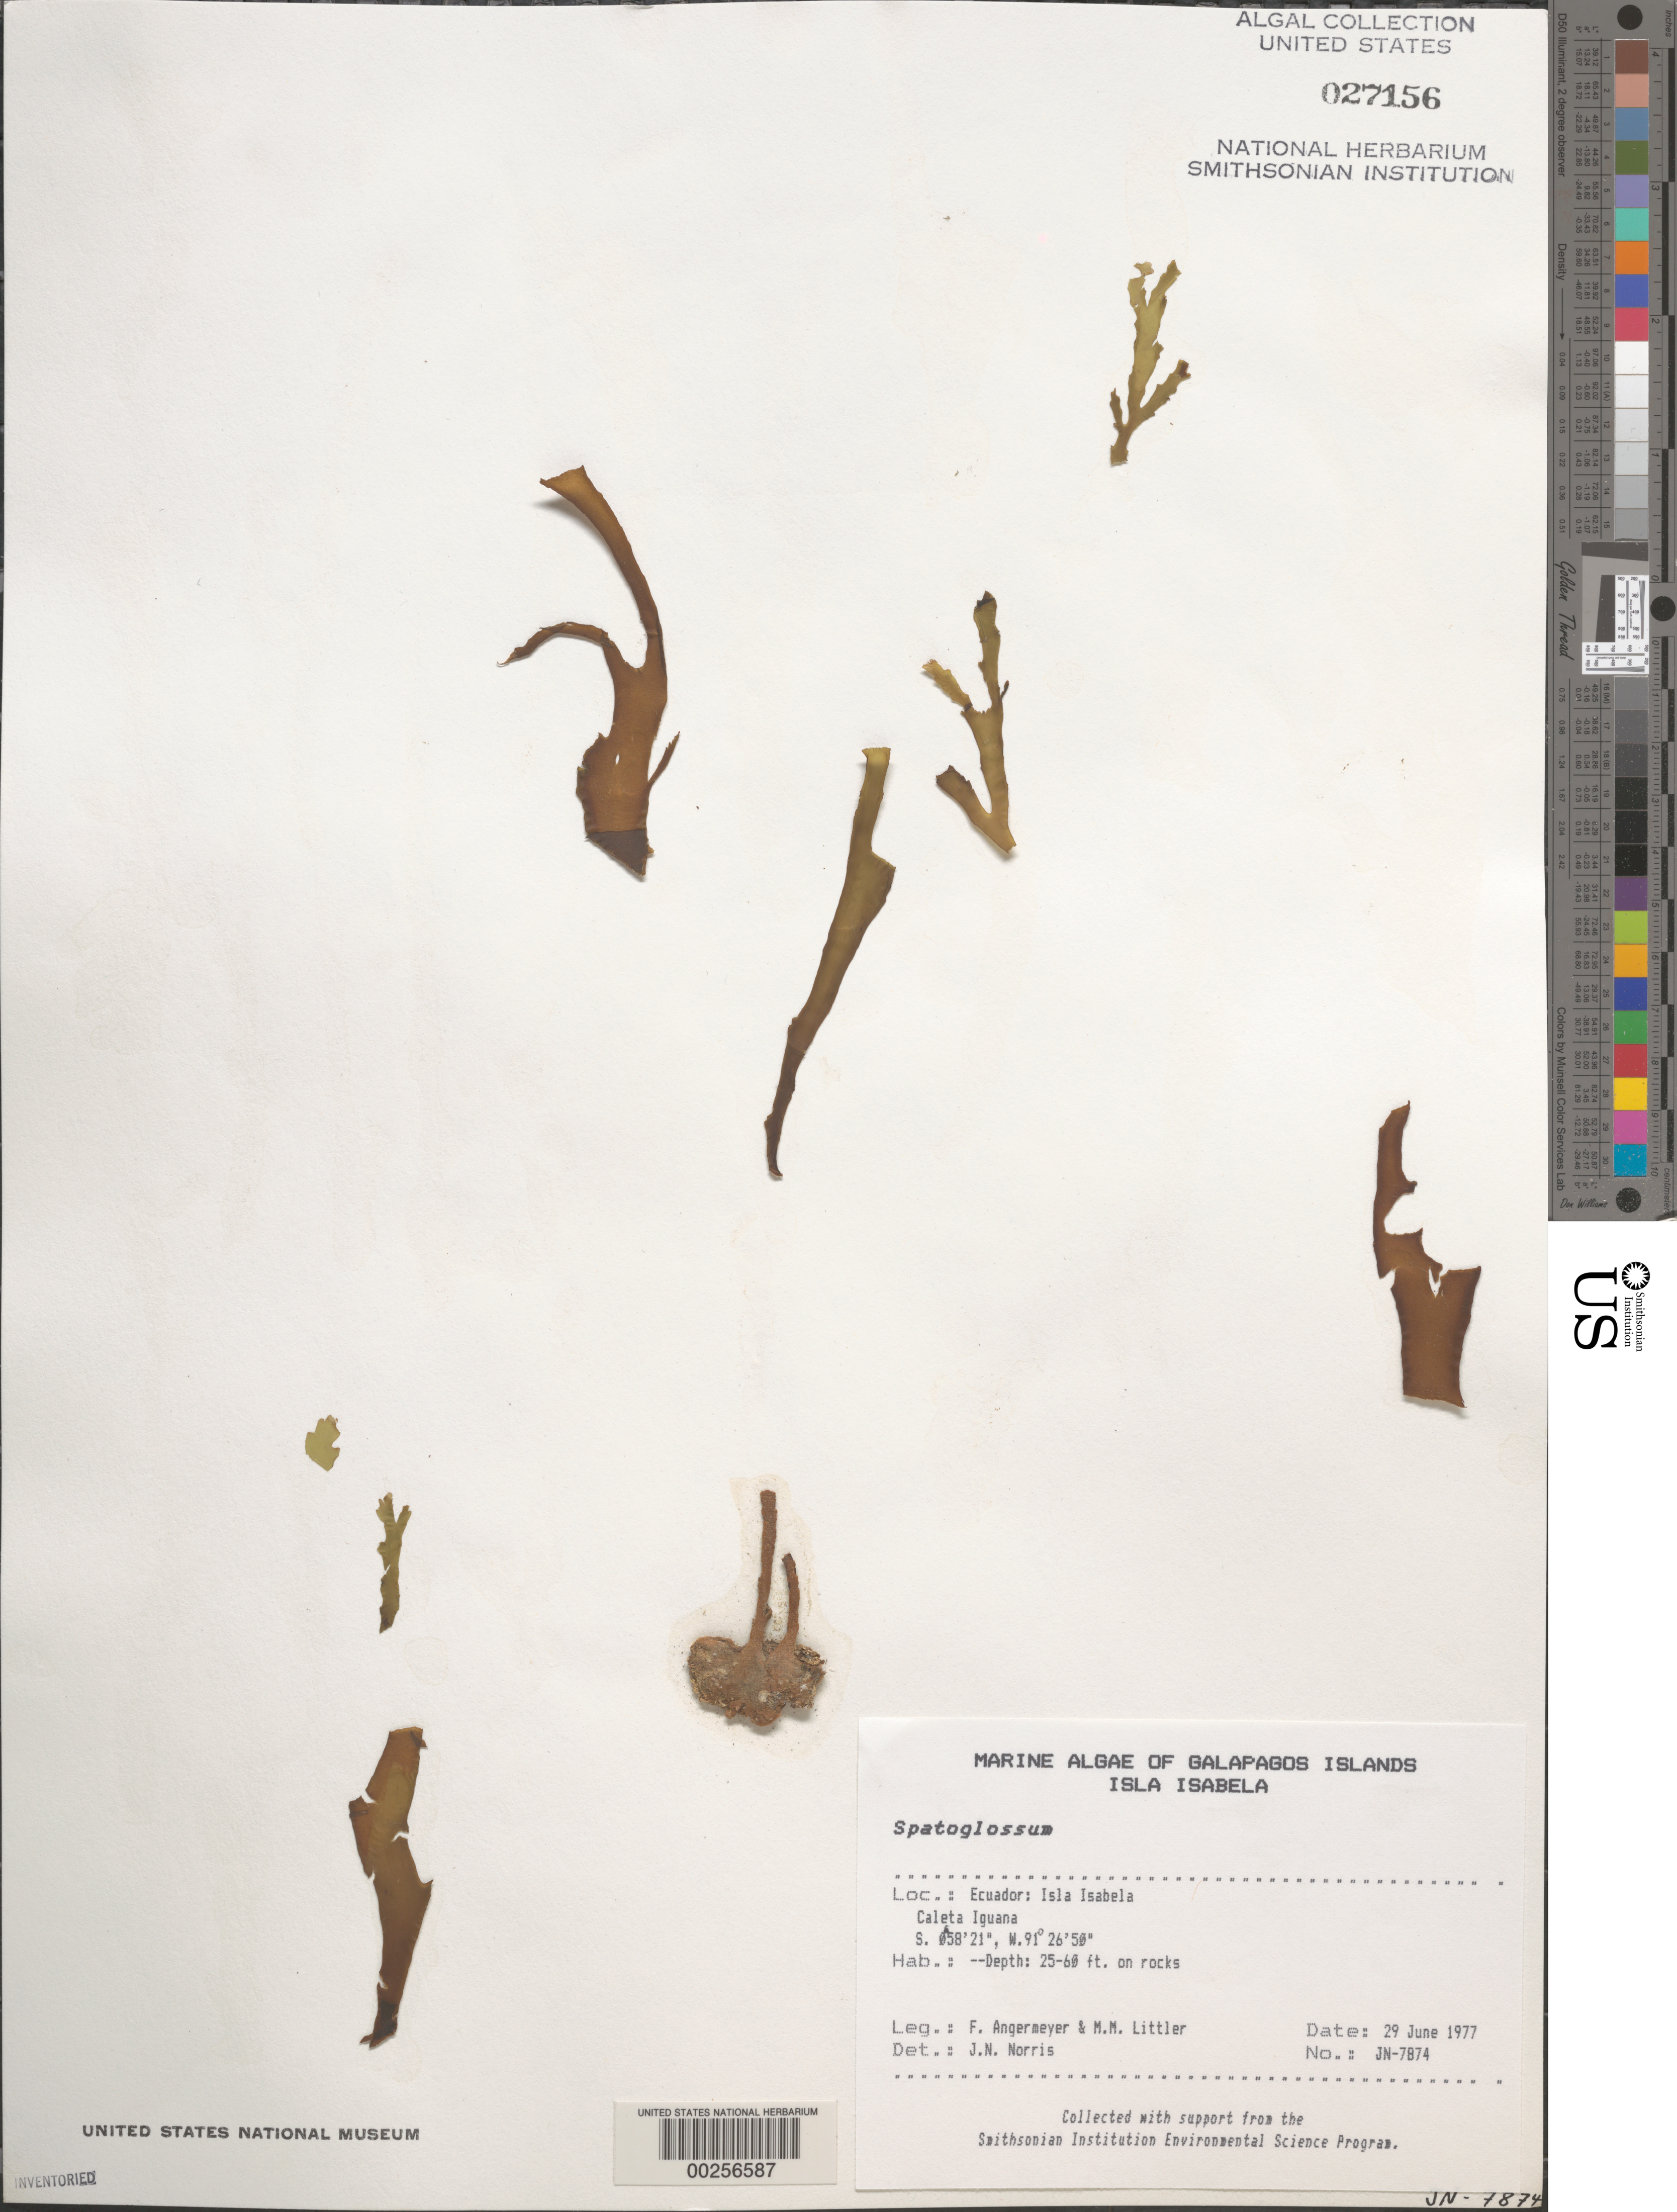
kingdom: Chromista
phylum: Ochrophyta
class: Phaeophyceae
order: Dictyotales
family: Dictyotaceae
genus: Spatoglossum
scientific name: Spatoglossum sp.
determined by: Norris, James N.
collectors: F. Angermeyer & M. M. Littler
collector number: Jn-7874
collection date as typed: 29 Jun 1977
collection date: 1977-06-29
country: Ecuador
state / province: Colón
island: Isabela [Albemarle]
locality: Caleta Iguana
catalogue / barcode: US 27156